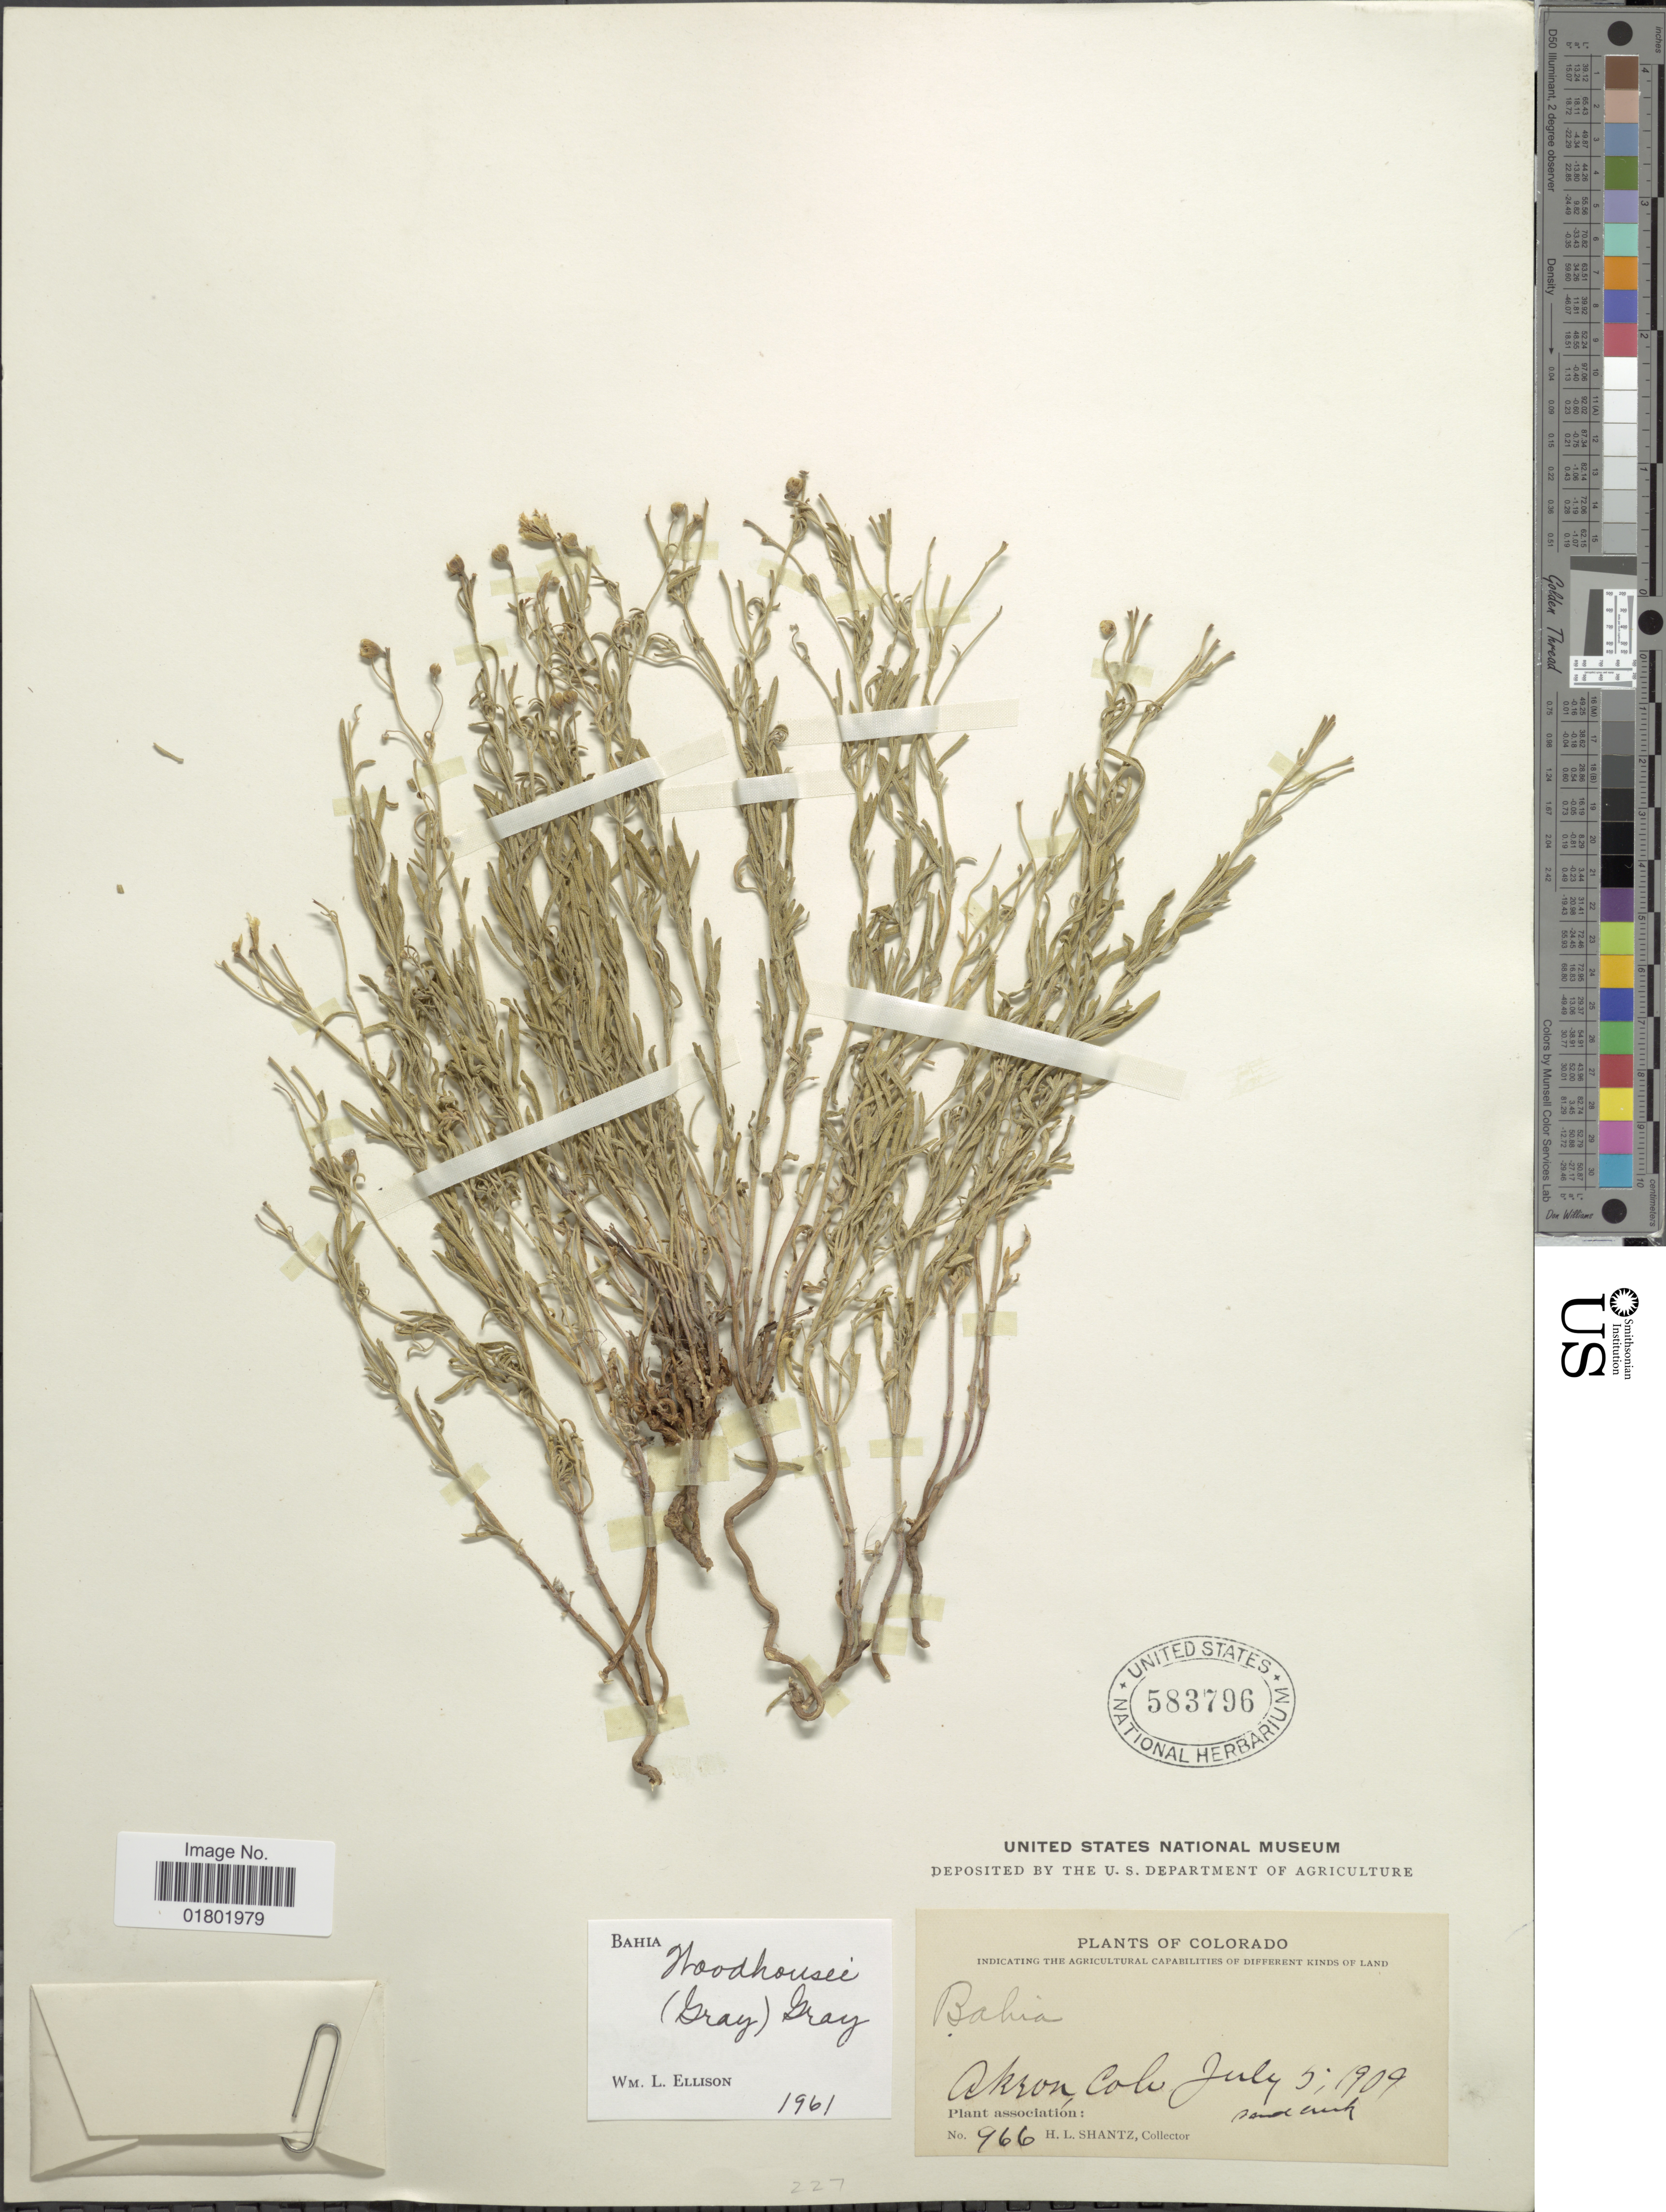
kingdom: Plantae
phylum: Tracheophyta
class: Magnoliopsida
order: Asterales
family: Asteraceae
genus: Bahia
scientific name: Bahia woodhousei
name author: A. Gray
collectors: H. Shantz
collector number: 966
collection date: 1909-07-05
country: United States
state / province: Colorado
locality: Akron, Col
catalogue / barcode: US 583796